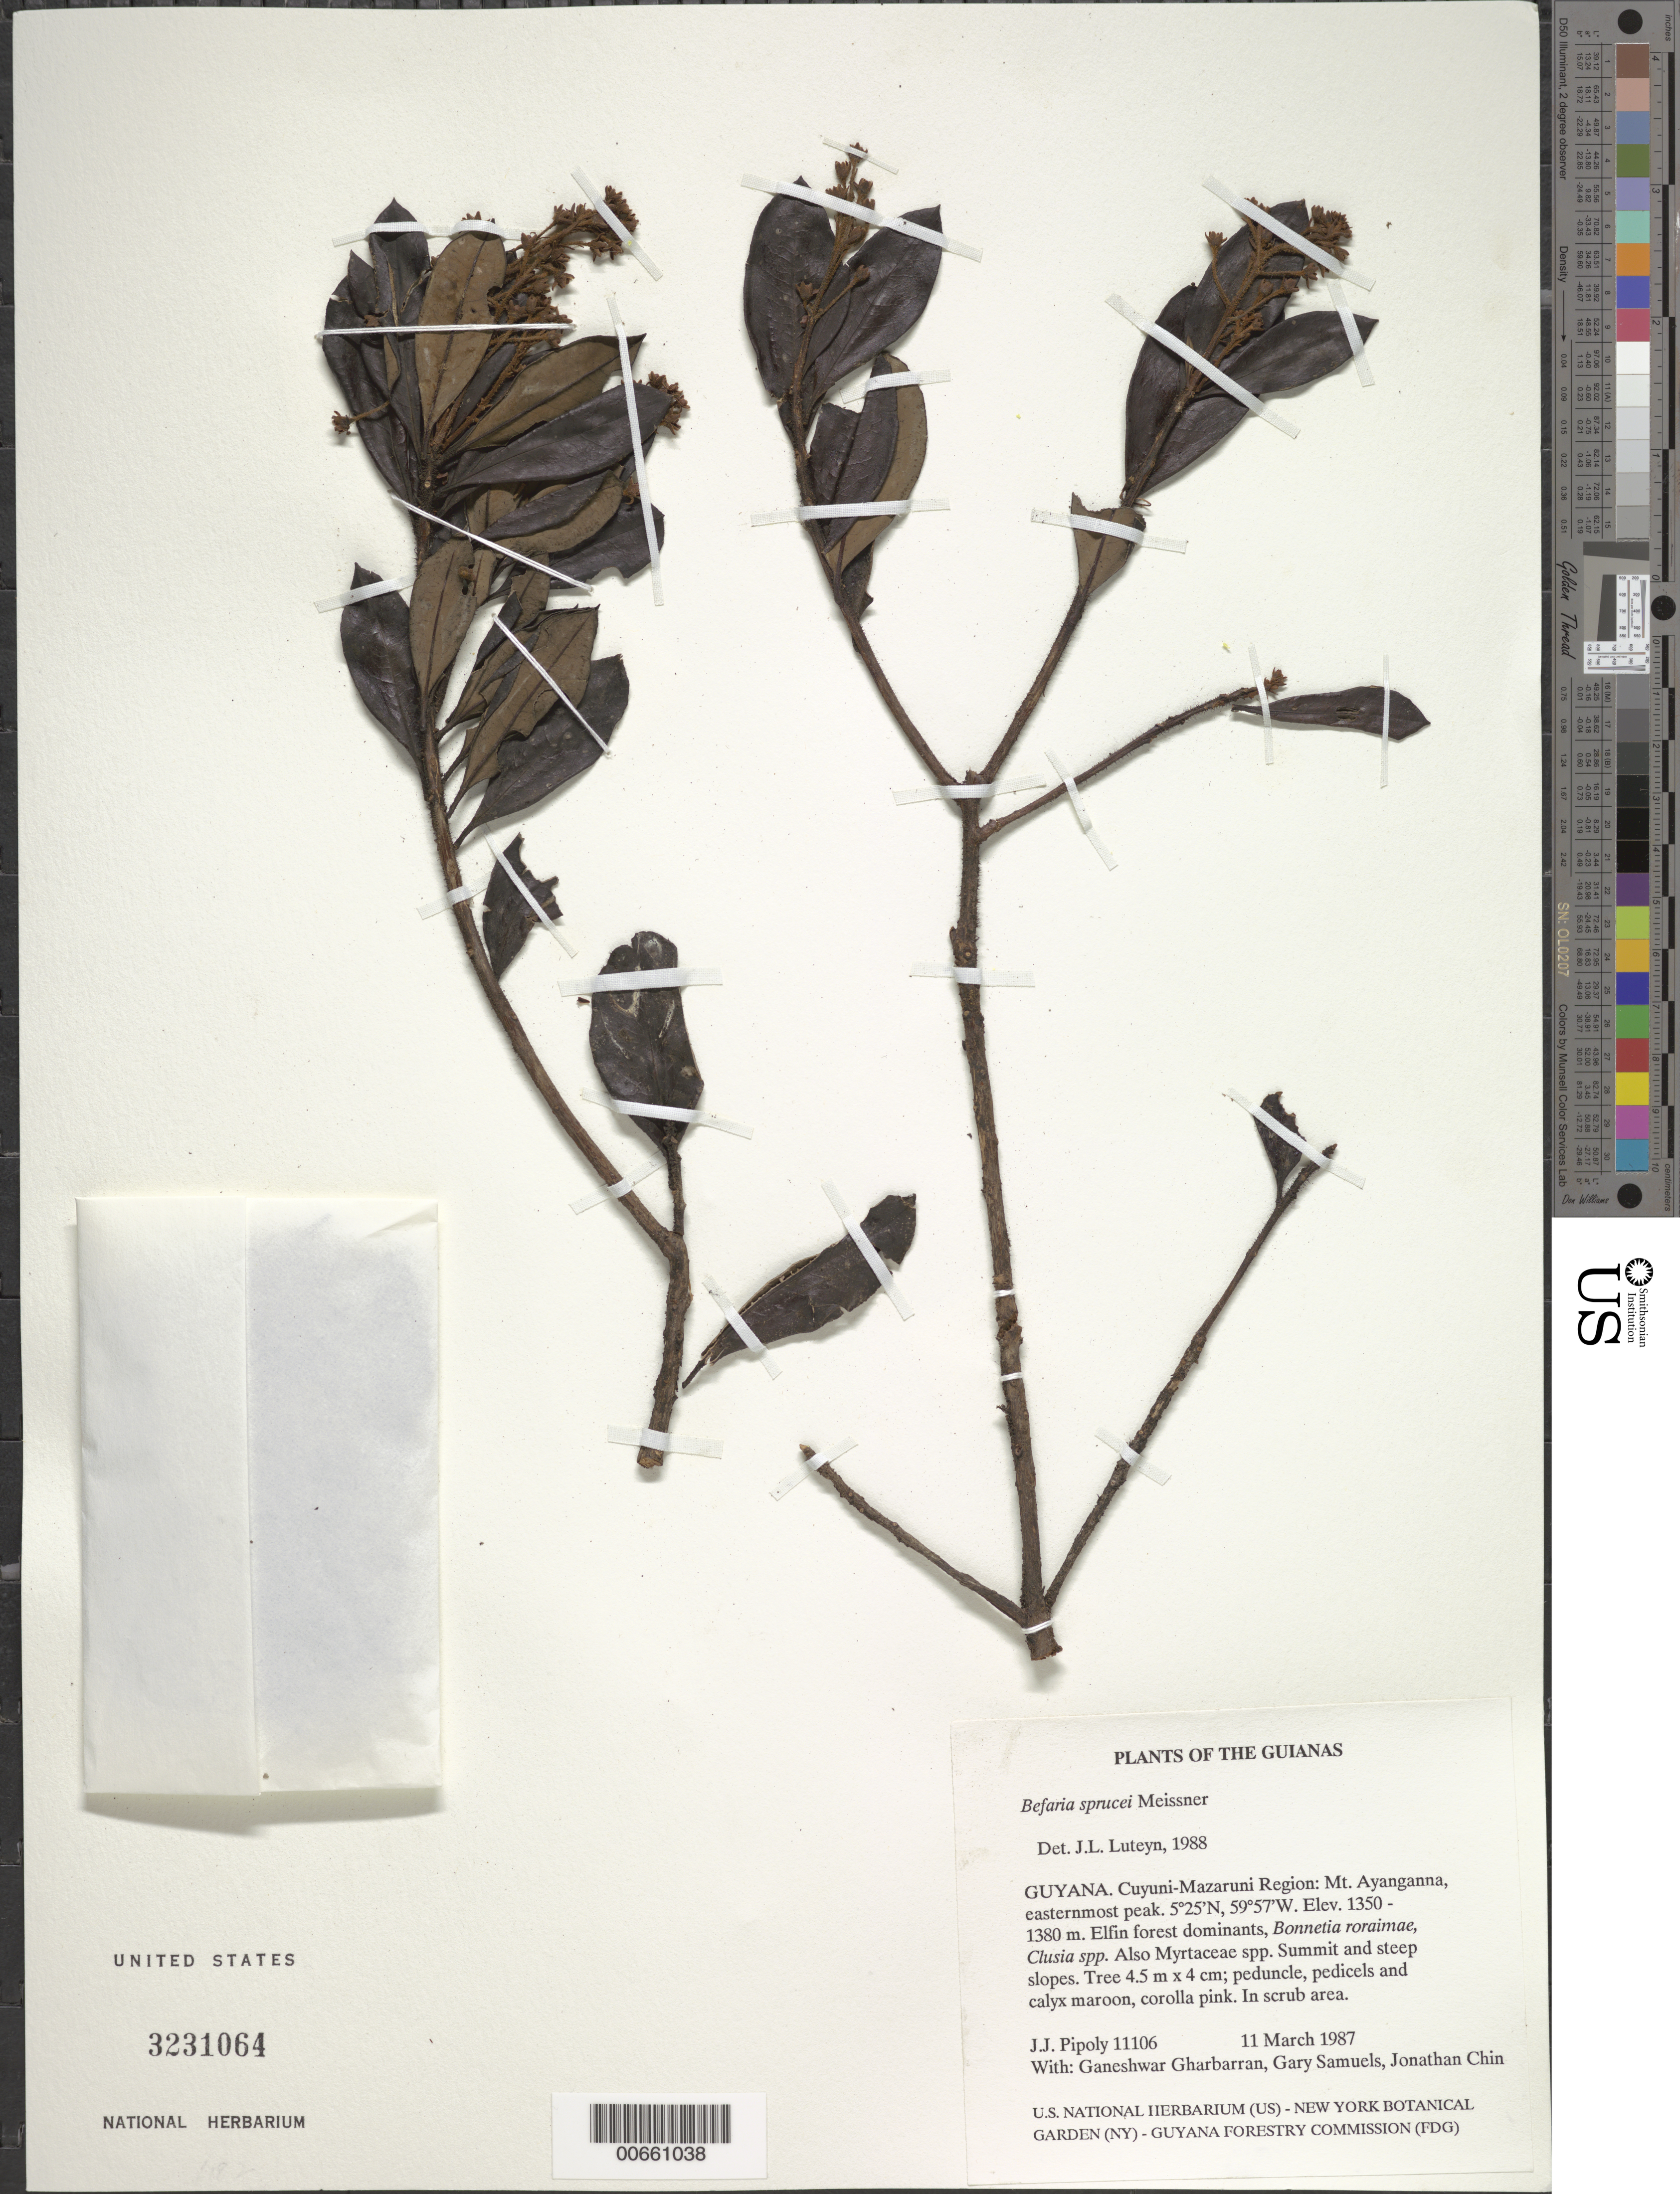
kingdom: Plantae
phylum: Tracheophyta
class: Magnoliopsida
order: Ericales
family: Ericaceae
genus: Bejaria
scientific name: Bejaria sprucei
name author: Meisn.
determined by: Luteyn, J. L.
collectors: J. J. Pipoly, G. Gharbarran, G. Samuels & J. Chin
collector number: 11106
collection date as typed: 11 March 1987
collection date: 1987-03-11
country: Guyana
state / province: Cuyuni-Mazaruni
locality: Mt. Ayanganna, easternmost peak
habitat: Summit and steep slopes. Elfin forest dominated by Bonnetia roraimae, Clusia spp., various Myrtaceae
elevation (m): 1350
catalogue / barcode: US 3231064